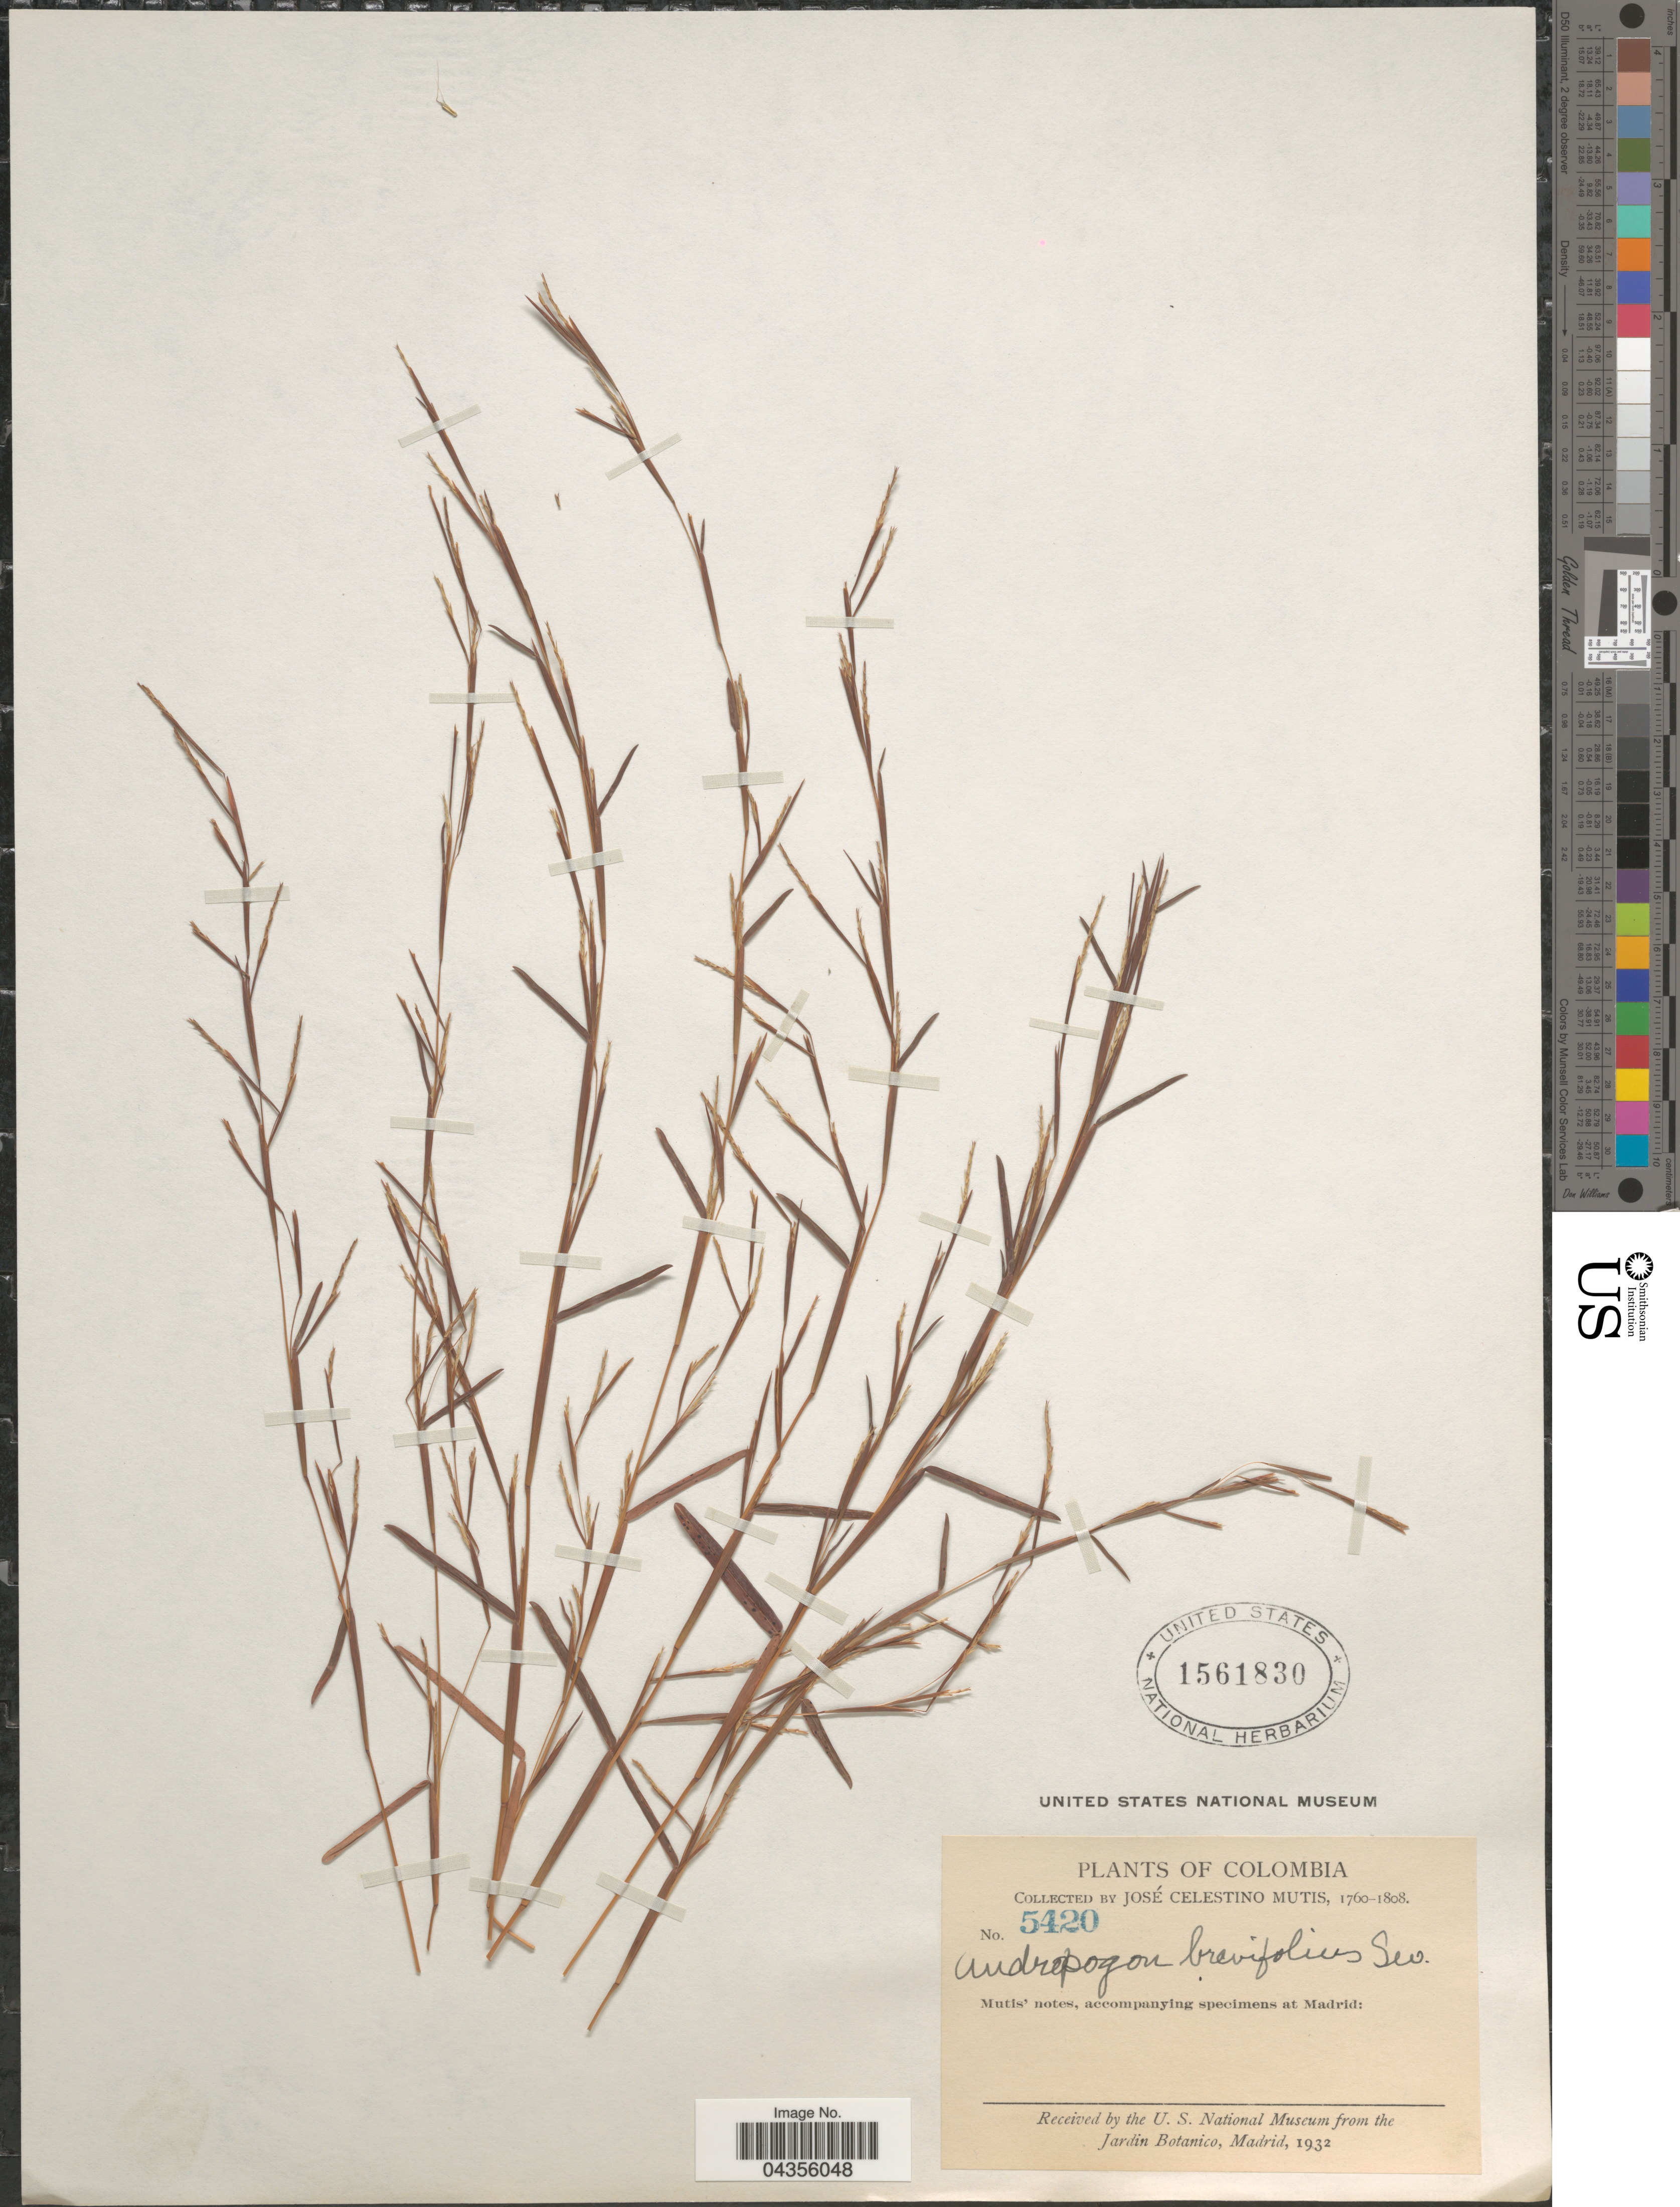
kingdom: Plantae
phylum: Tracheophyta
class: Liliopsida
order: Poales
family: Poaceae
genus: Schizachyrium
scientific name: Schizachyrium brevifolium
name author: (Sw.) Nees ex Büse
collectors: J. C. B. Mutis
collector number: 5420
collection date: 1760/1808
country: Colombia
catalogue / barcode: US 1561830